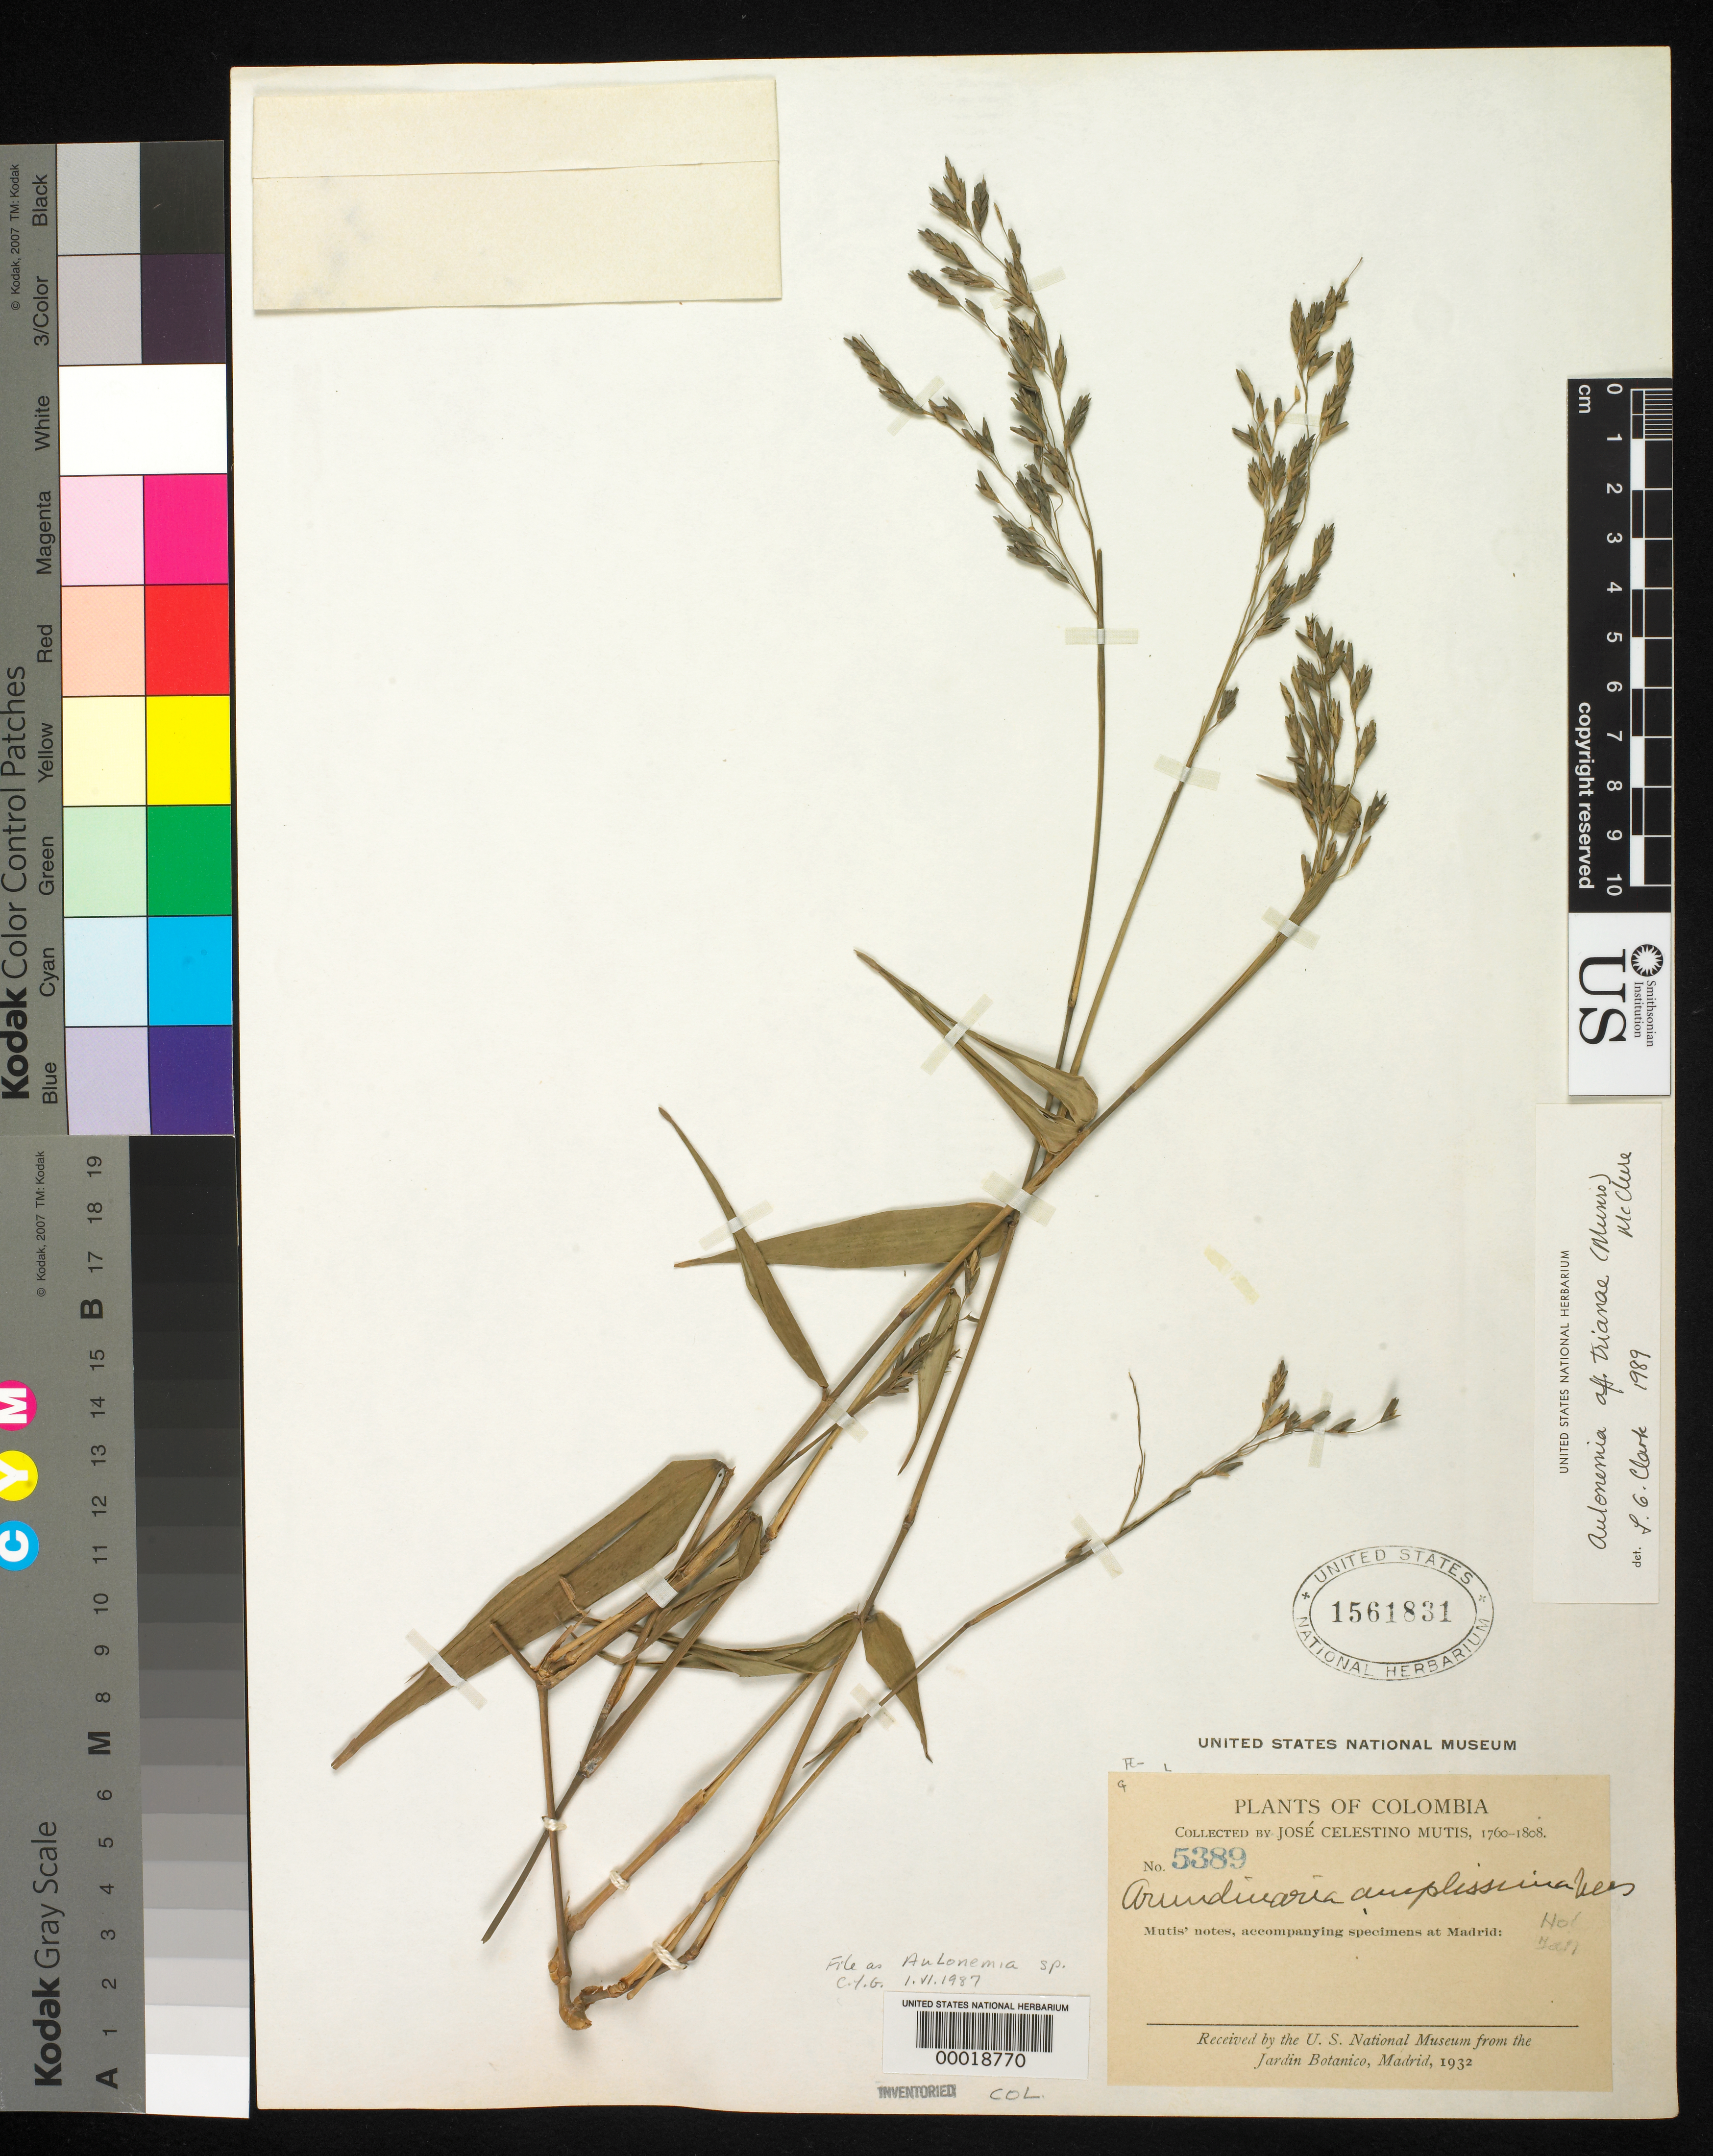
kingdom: Plantae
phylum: Tracheophyta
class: Liliopsida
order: Poales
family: Poaceae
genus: Aulonemia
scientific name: Aulonemia trianae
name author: (Munro) McClure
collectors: J. C. B. Mutis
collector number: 5389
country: Colombia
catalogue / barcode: US 1561831